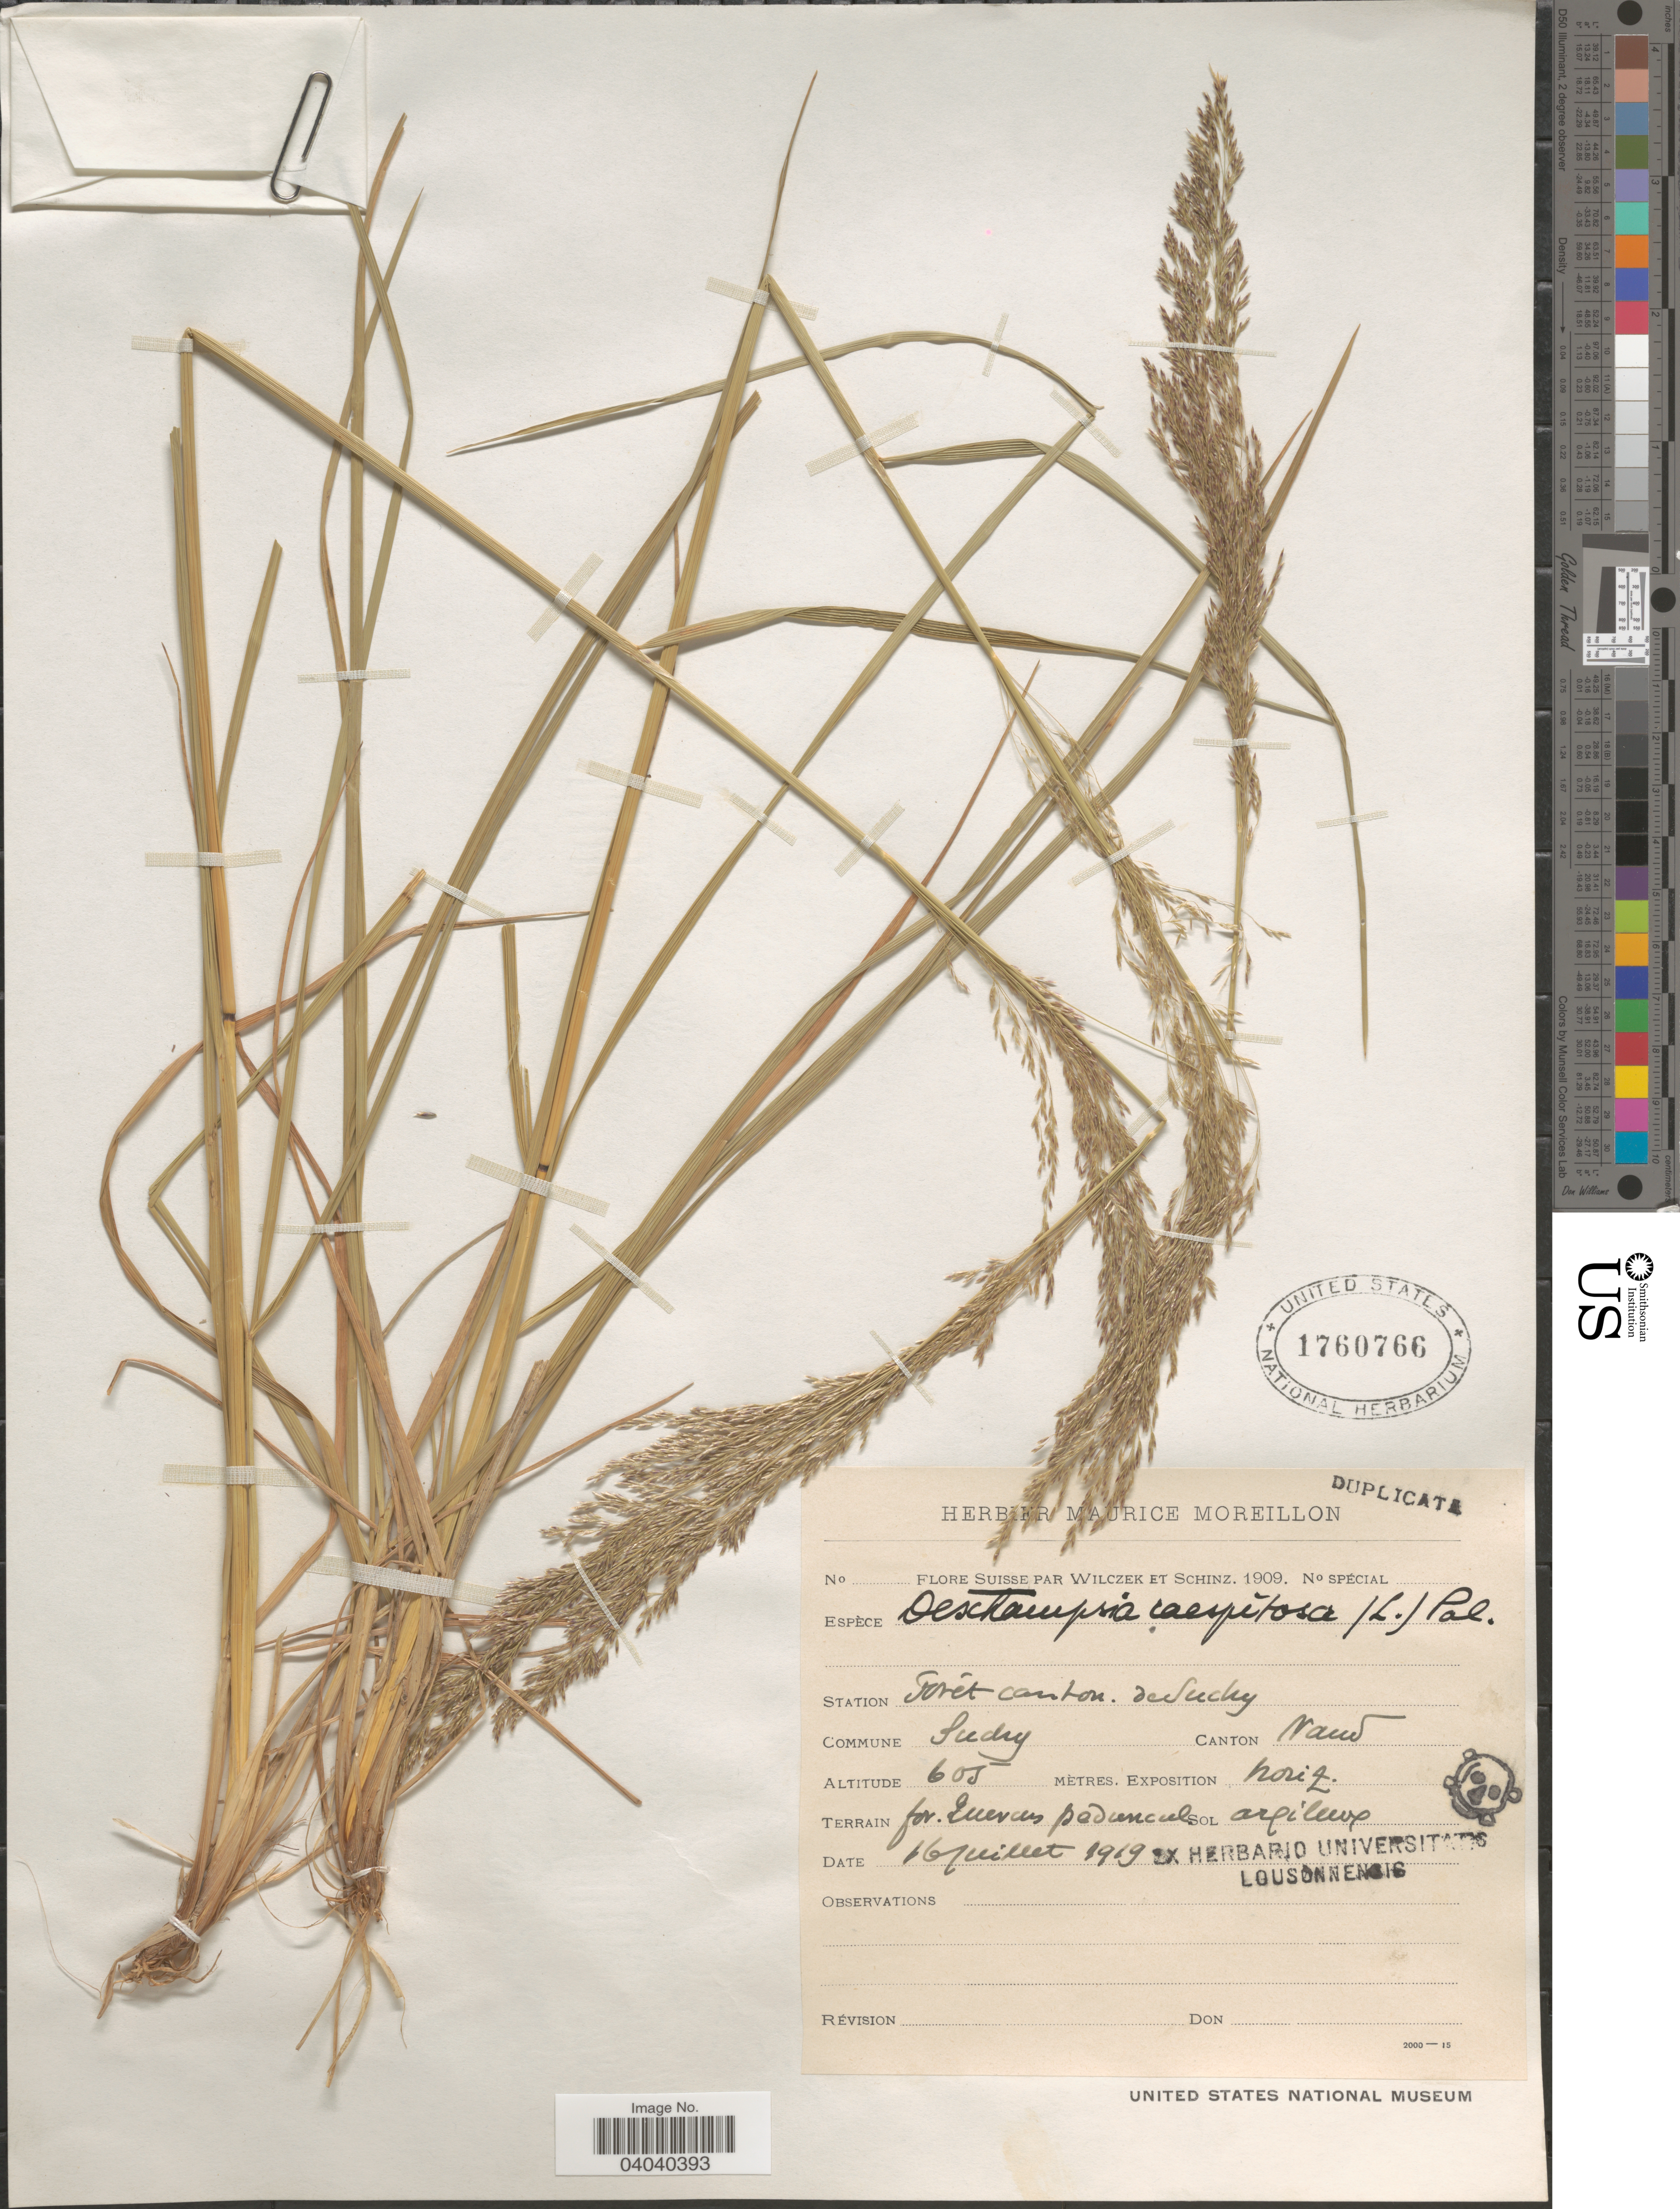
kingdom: Plantae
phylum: Tracheophyta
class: Liliopsida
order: Poales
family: Poaceae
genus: Deschampsia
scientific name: Deschampsia cespitosa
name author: (L.) P. Beauv.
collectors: Wilczek & -. Schinz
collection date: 1919-07-16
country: Switzerland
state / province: Vaud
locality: Suisse. Station Forêt canton de Suchy. Canton Vaud.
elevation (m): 605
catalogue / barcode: US 1760766